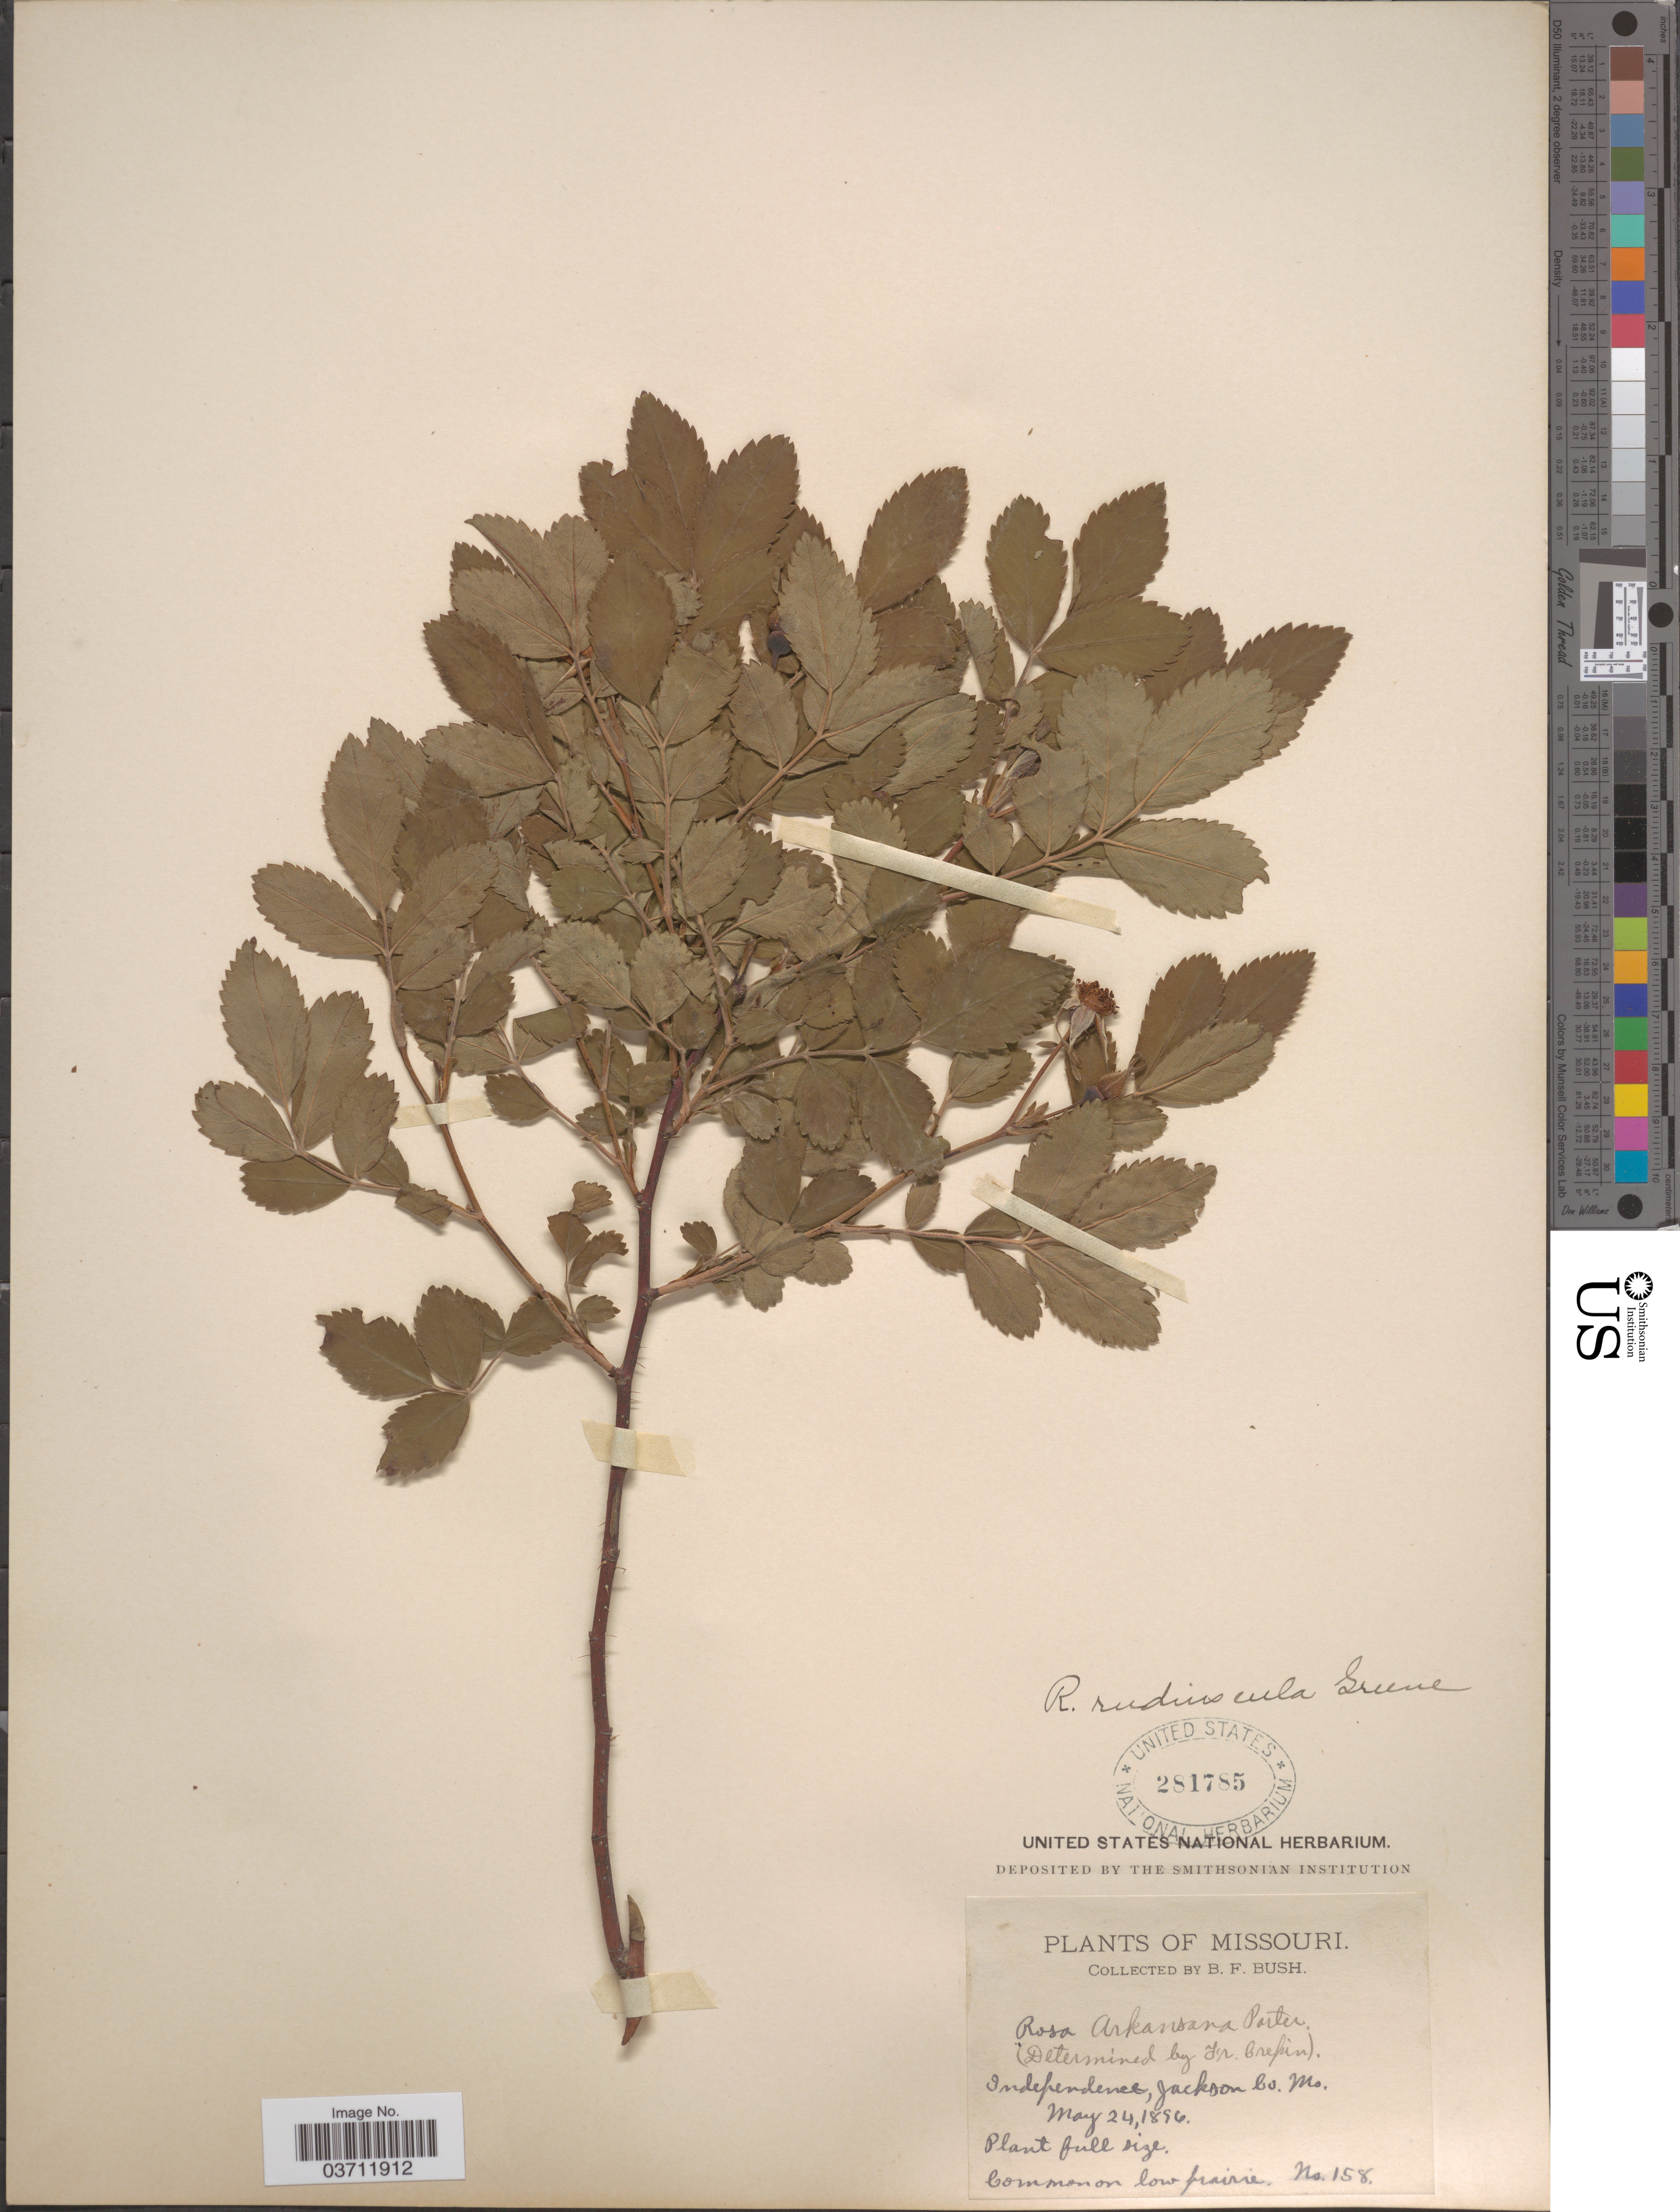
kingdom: Plantae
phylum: Tracheophyta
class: Magnoliopsida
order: Rosales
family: Rosaceae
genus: Rosa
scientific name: Rosa rudiuscula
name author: Greene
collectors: B. F. Bush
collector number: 158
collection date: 1896-05-24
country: United States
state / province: Missouri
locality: Independence, Jackson Co.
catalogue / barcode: US 281785